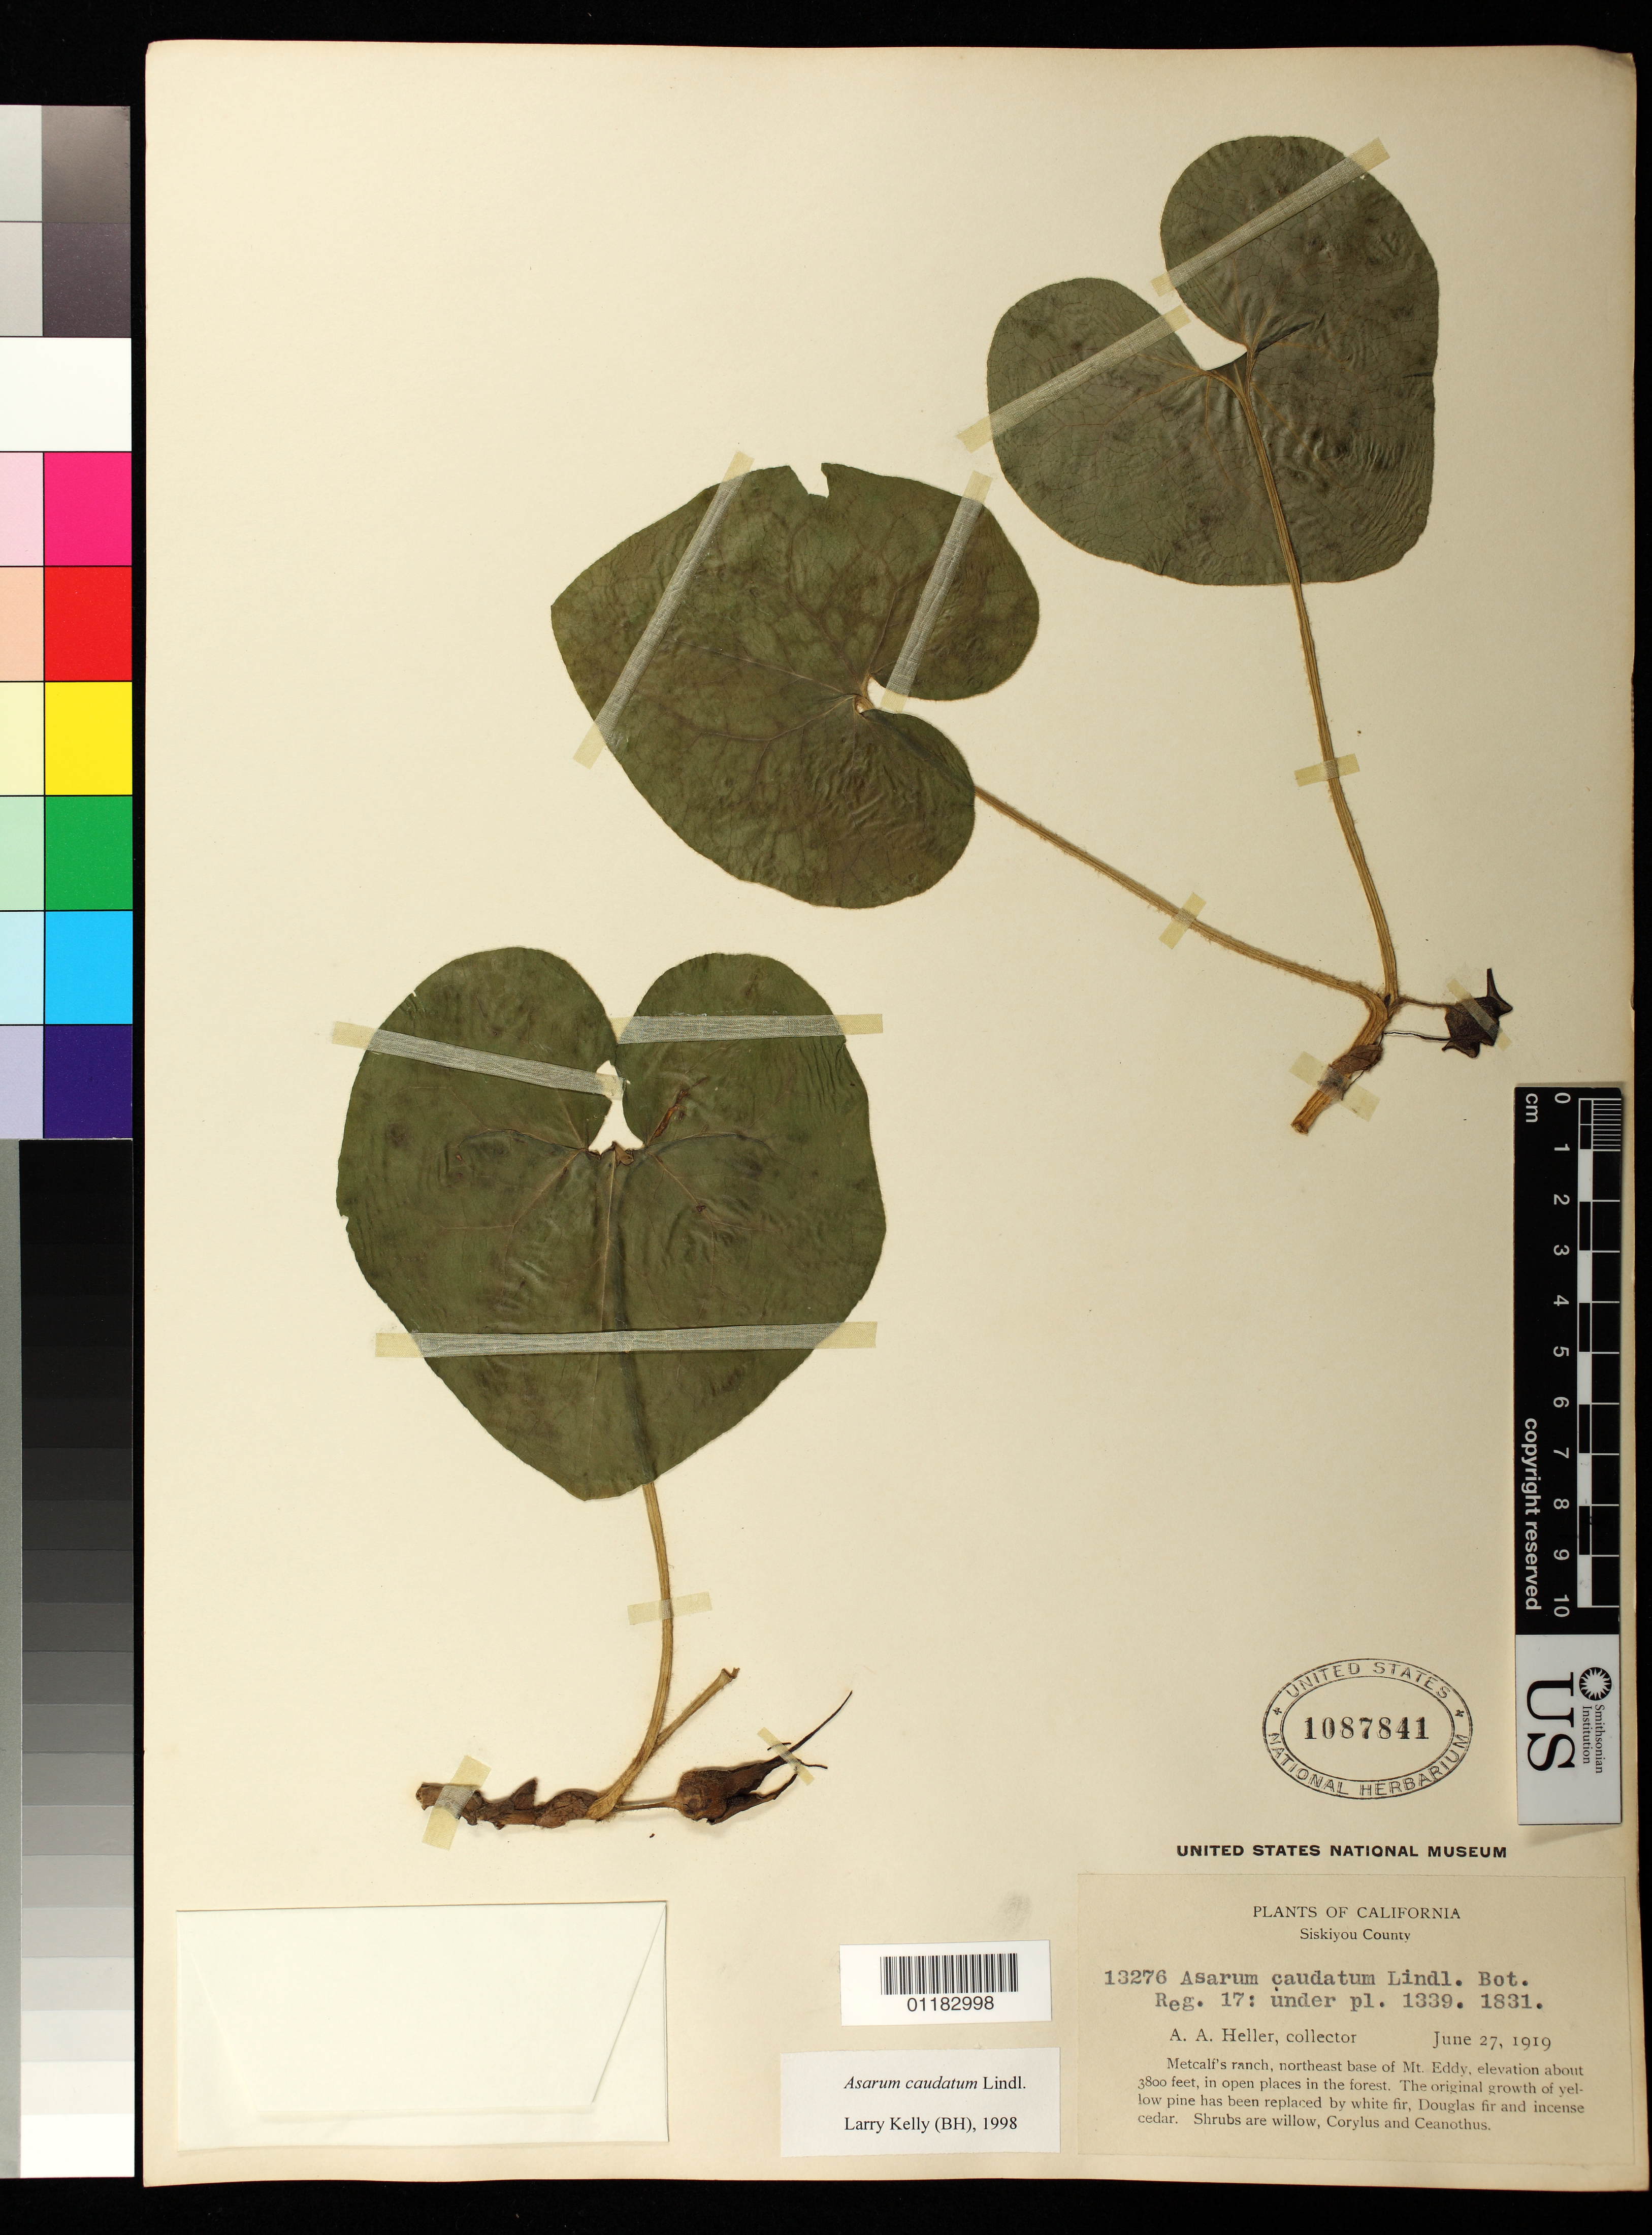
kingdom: Plantae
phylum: Tracheophyta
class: Magnoliopsida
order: Piperales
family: Aristolochiaceae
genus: Asarum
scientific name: Asarum caudatum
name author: Lindl.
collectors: A. A. Heller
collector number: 13276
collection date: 1919-06-27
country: United States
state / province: California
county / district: Siskiyou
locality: Metcalf's ranch, northeast base of Mt. Eddy, Siskiyou County.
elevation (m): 1158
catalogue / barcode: US 1087841